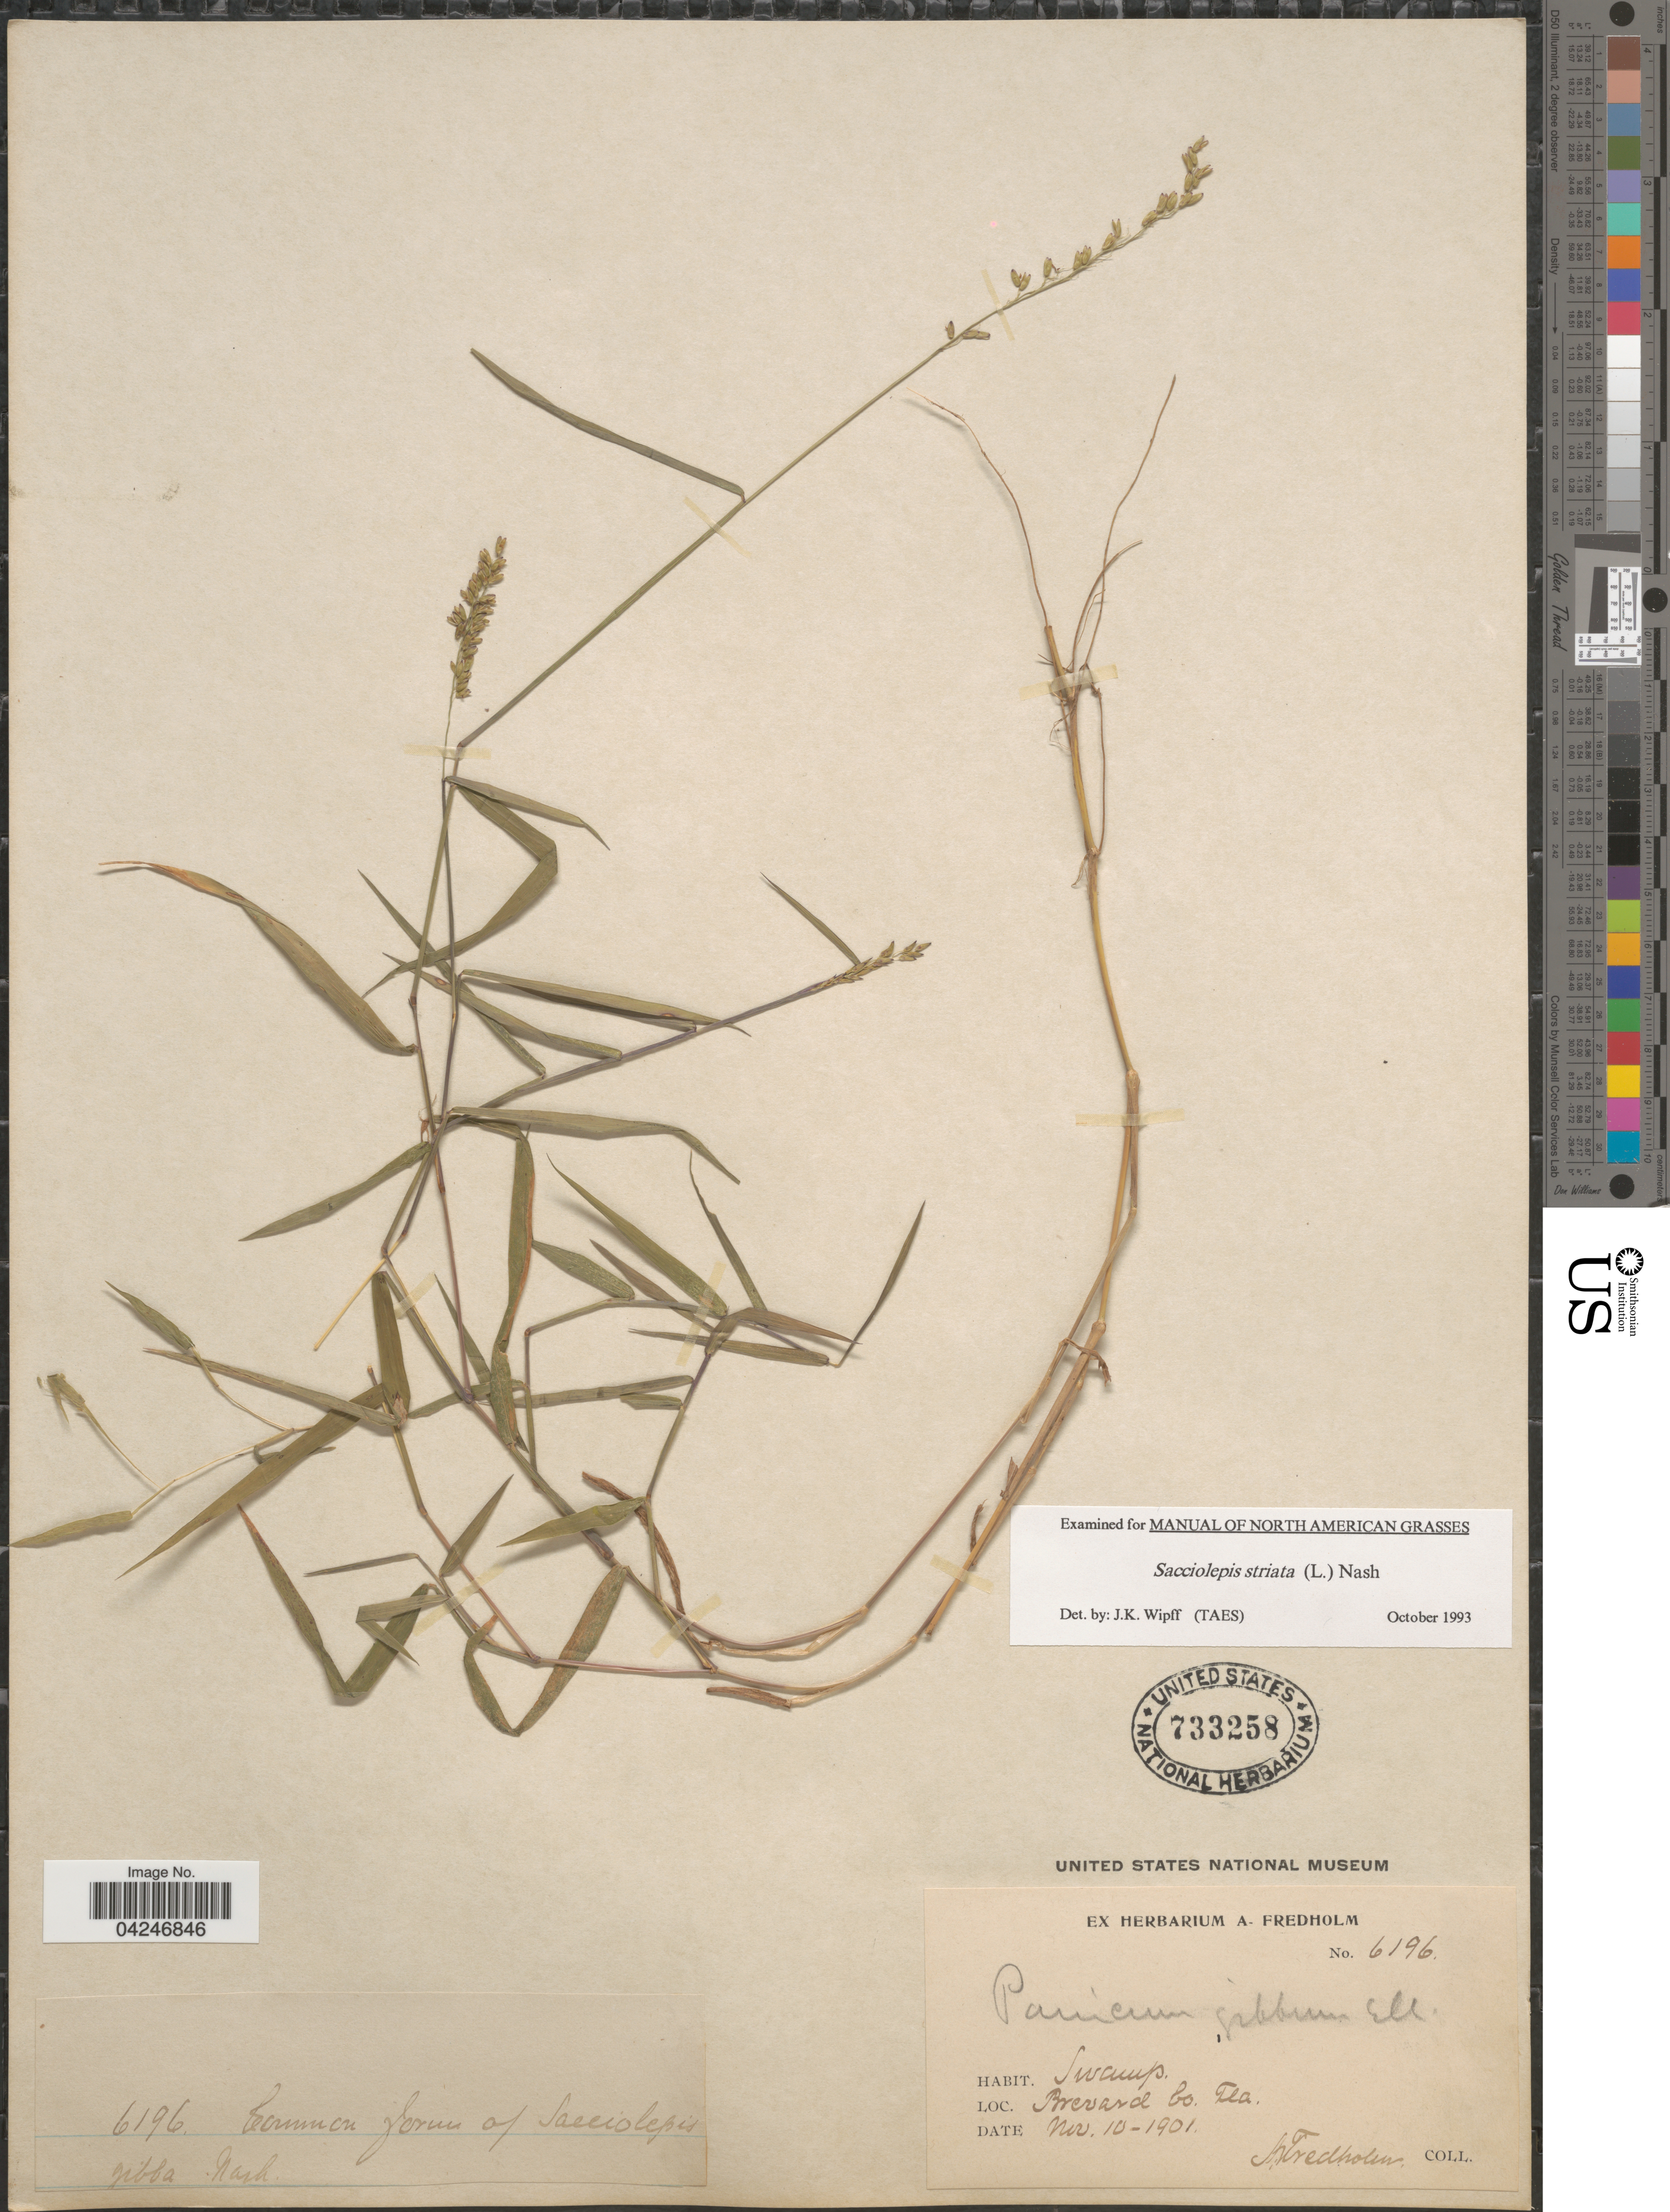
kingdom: Plantae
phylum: Tracheophyta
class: Liliopsida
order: Poales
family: Poaceae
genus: Sacciolepis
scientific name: Sacciolepis striata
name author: (L.) Nash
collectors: A. Fredholm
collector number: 6196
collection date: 1901-11-10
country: United States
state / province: Florida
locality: Brevard Co.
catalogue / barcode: US 733258